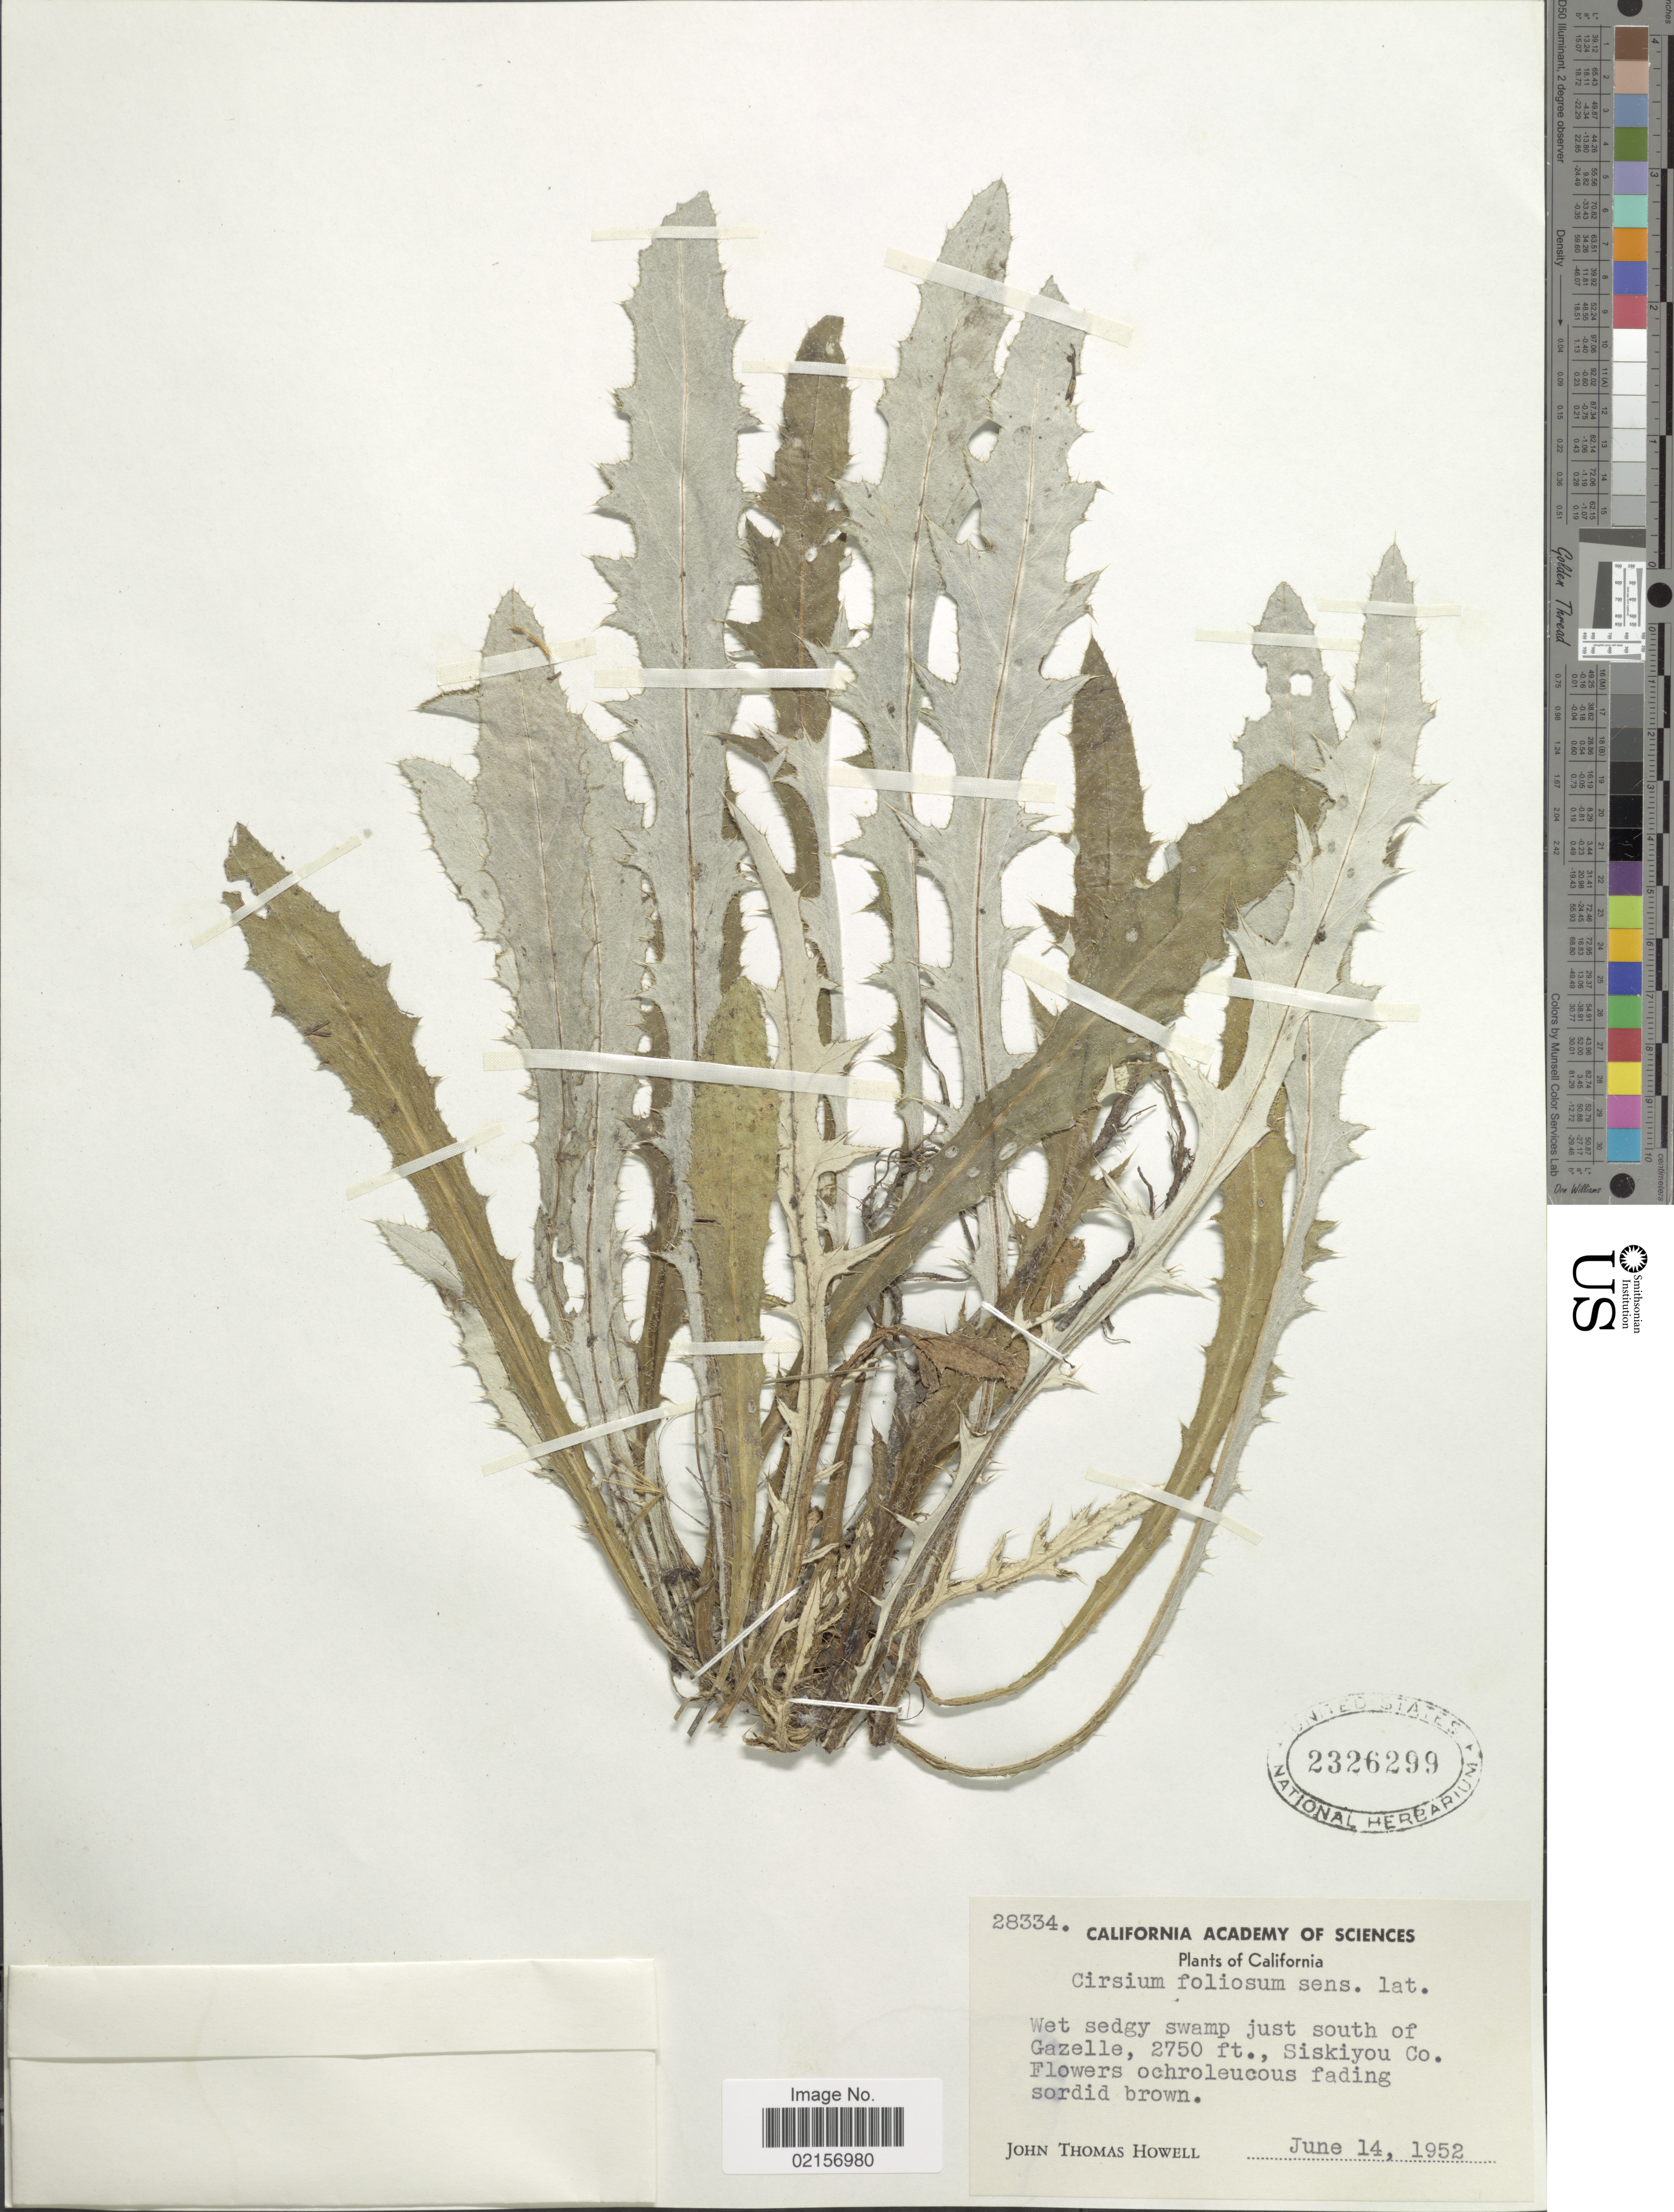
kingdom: Plantae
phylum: Tracheophyta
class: Magnoliopsida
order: Asterales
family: Asteraceae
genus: Cirsium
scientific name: Cirsium scariosum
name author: Nutt.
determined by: Ackerfield, Jennifer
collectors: J. T. Howell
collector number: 28334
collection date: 1952-06-14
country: United States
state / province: California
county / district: Siskiyou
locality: Wet sedgy swamp just south of Gazelle, Siskiyou Co.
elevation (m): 838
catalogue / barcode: US 2326299